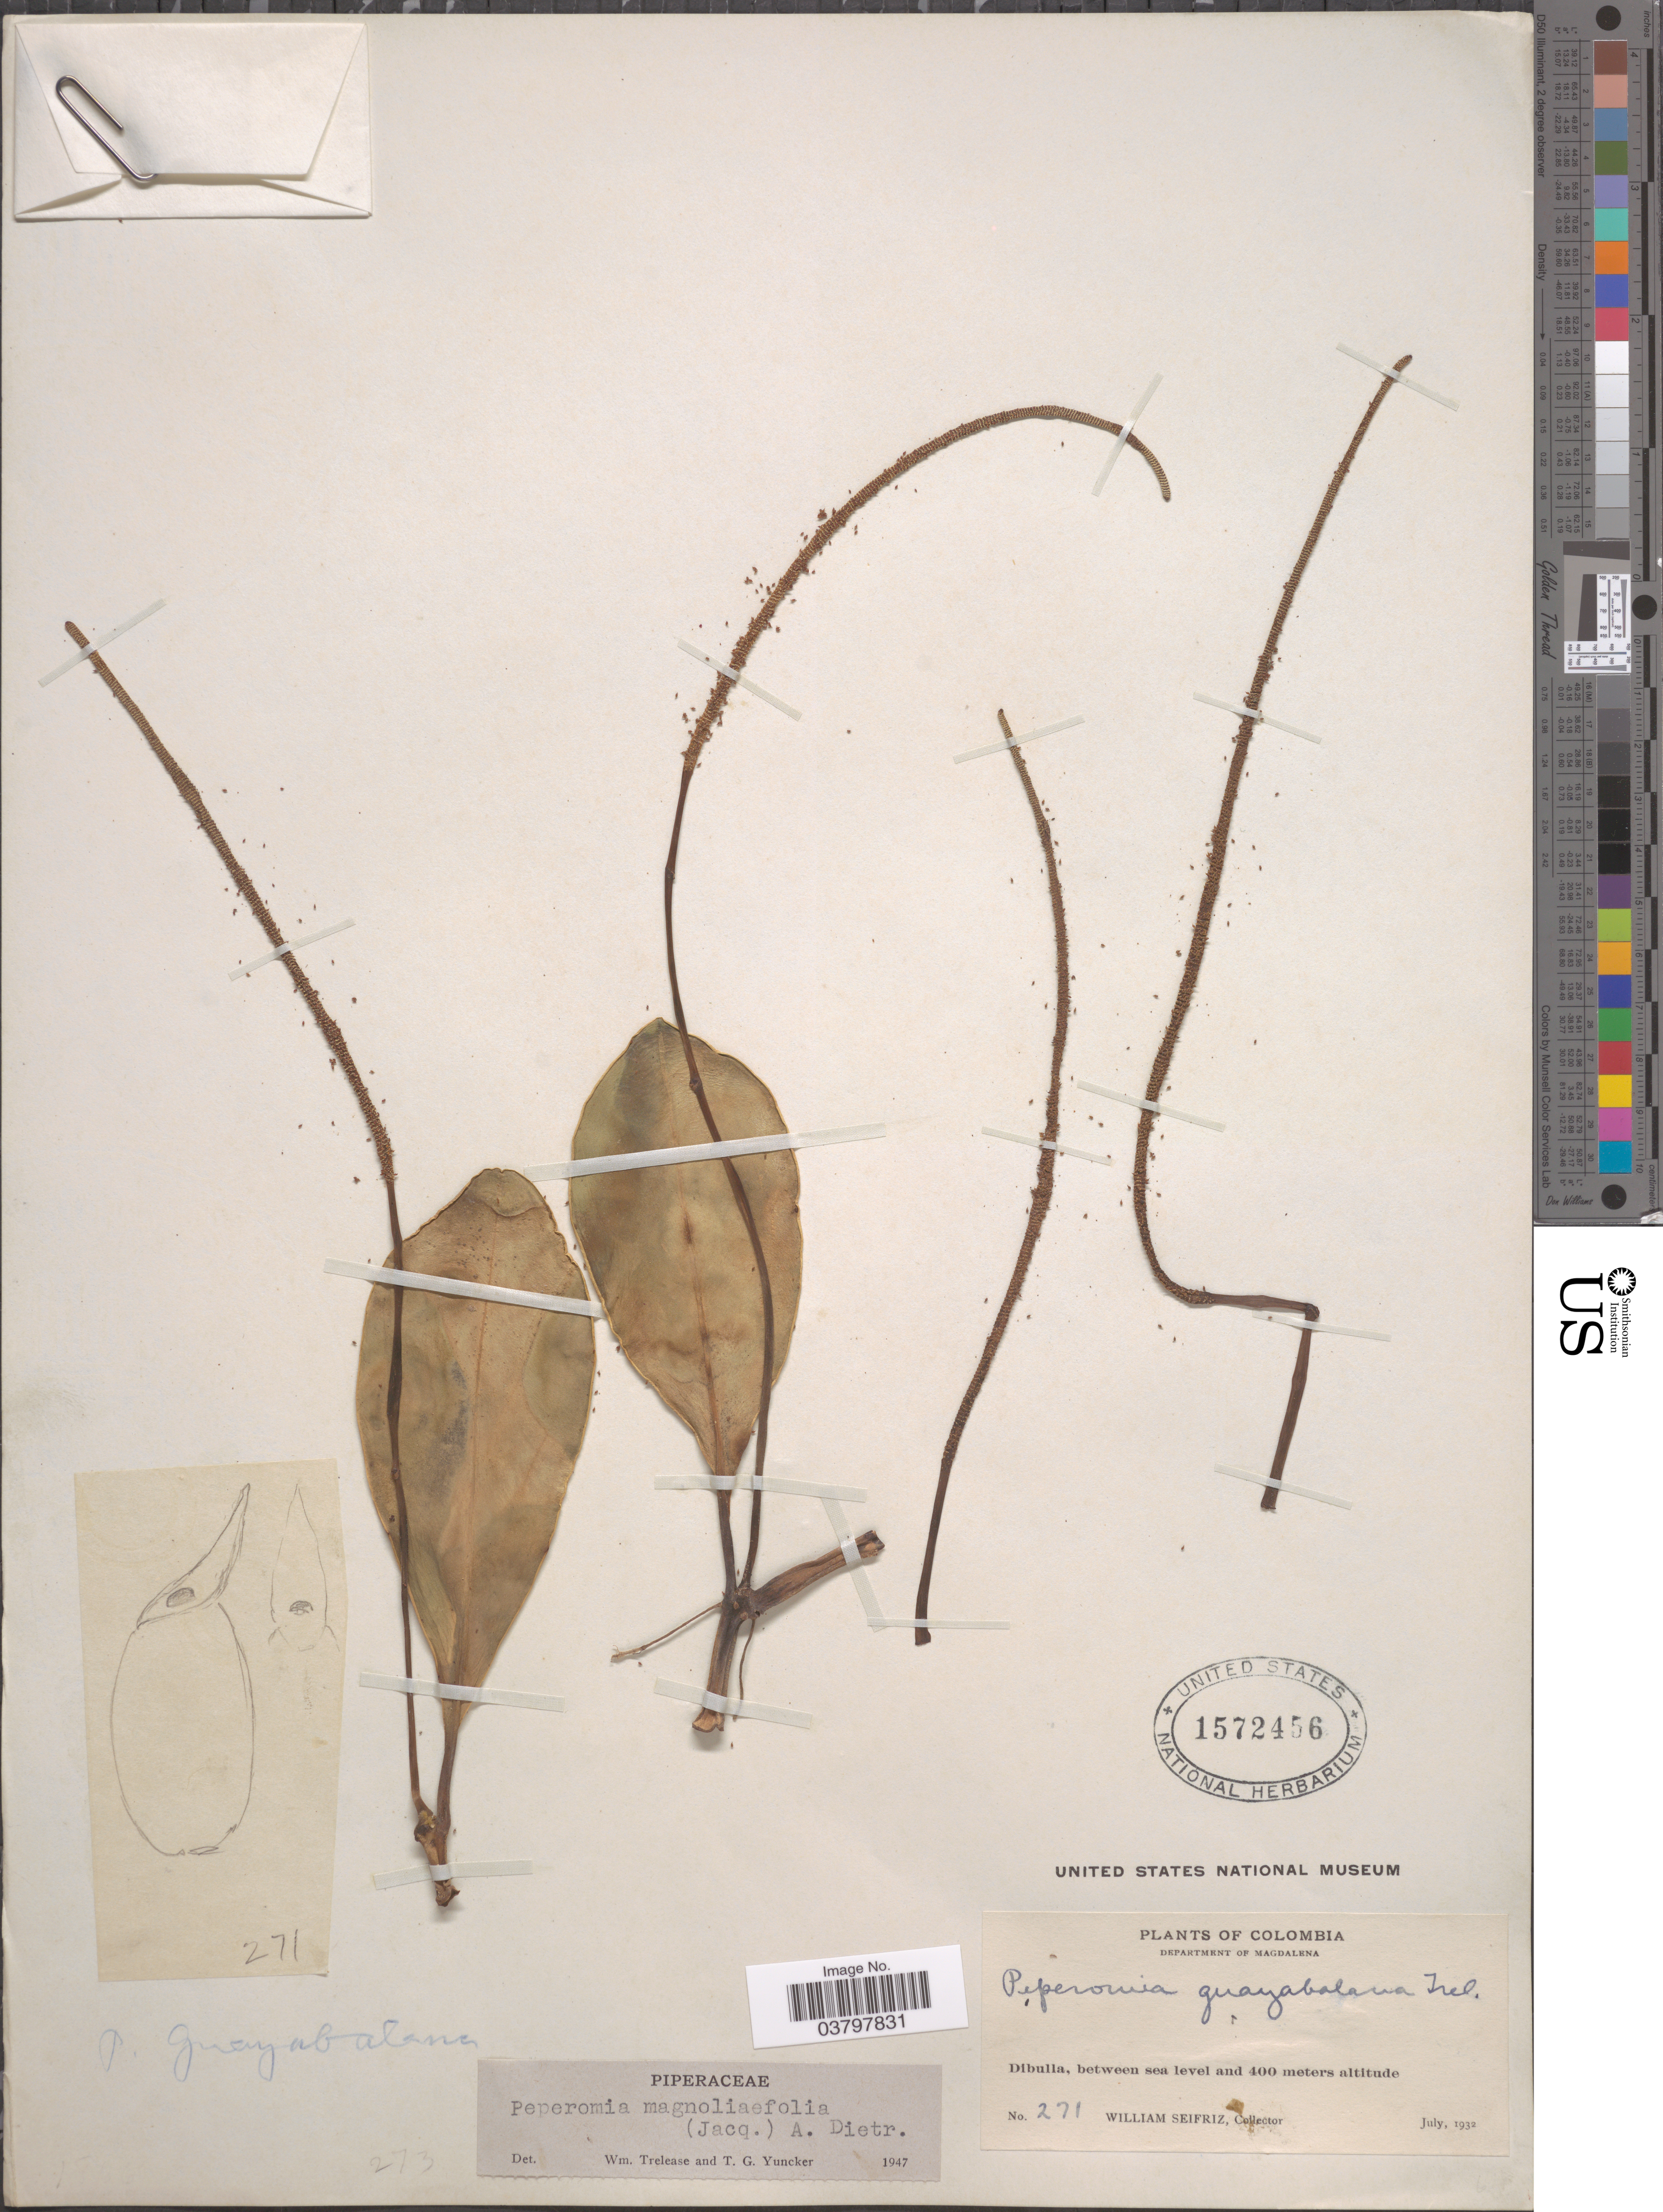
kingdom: Plantae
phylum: Tracheophyta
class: Magnoliopsida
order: Piperales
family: Piperaceae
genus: Peperomia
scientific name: Peperomia magnoliifolia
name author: (Jacq.) A. Dietr.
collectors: W. Seifriz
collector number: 271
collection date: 1932-07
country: Colombia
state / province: Magdalena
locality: Department of Magdalena. Dibulla.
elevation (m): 0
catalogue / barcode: US 1572456